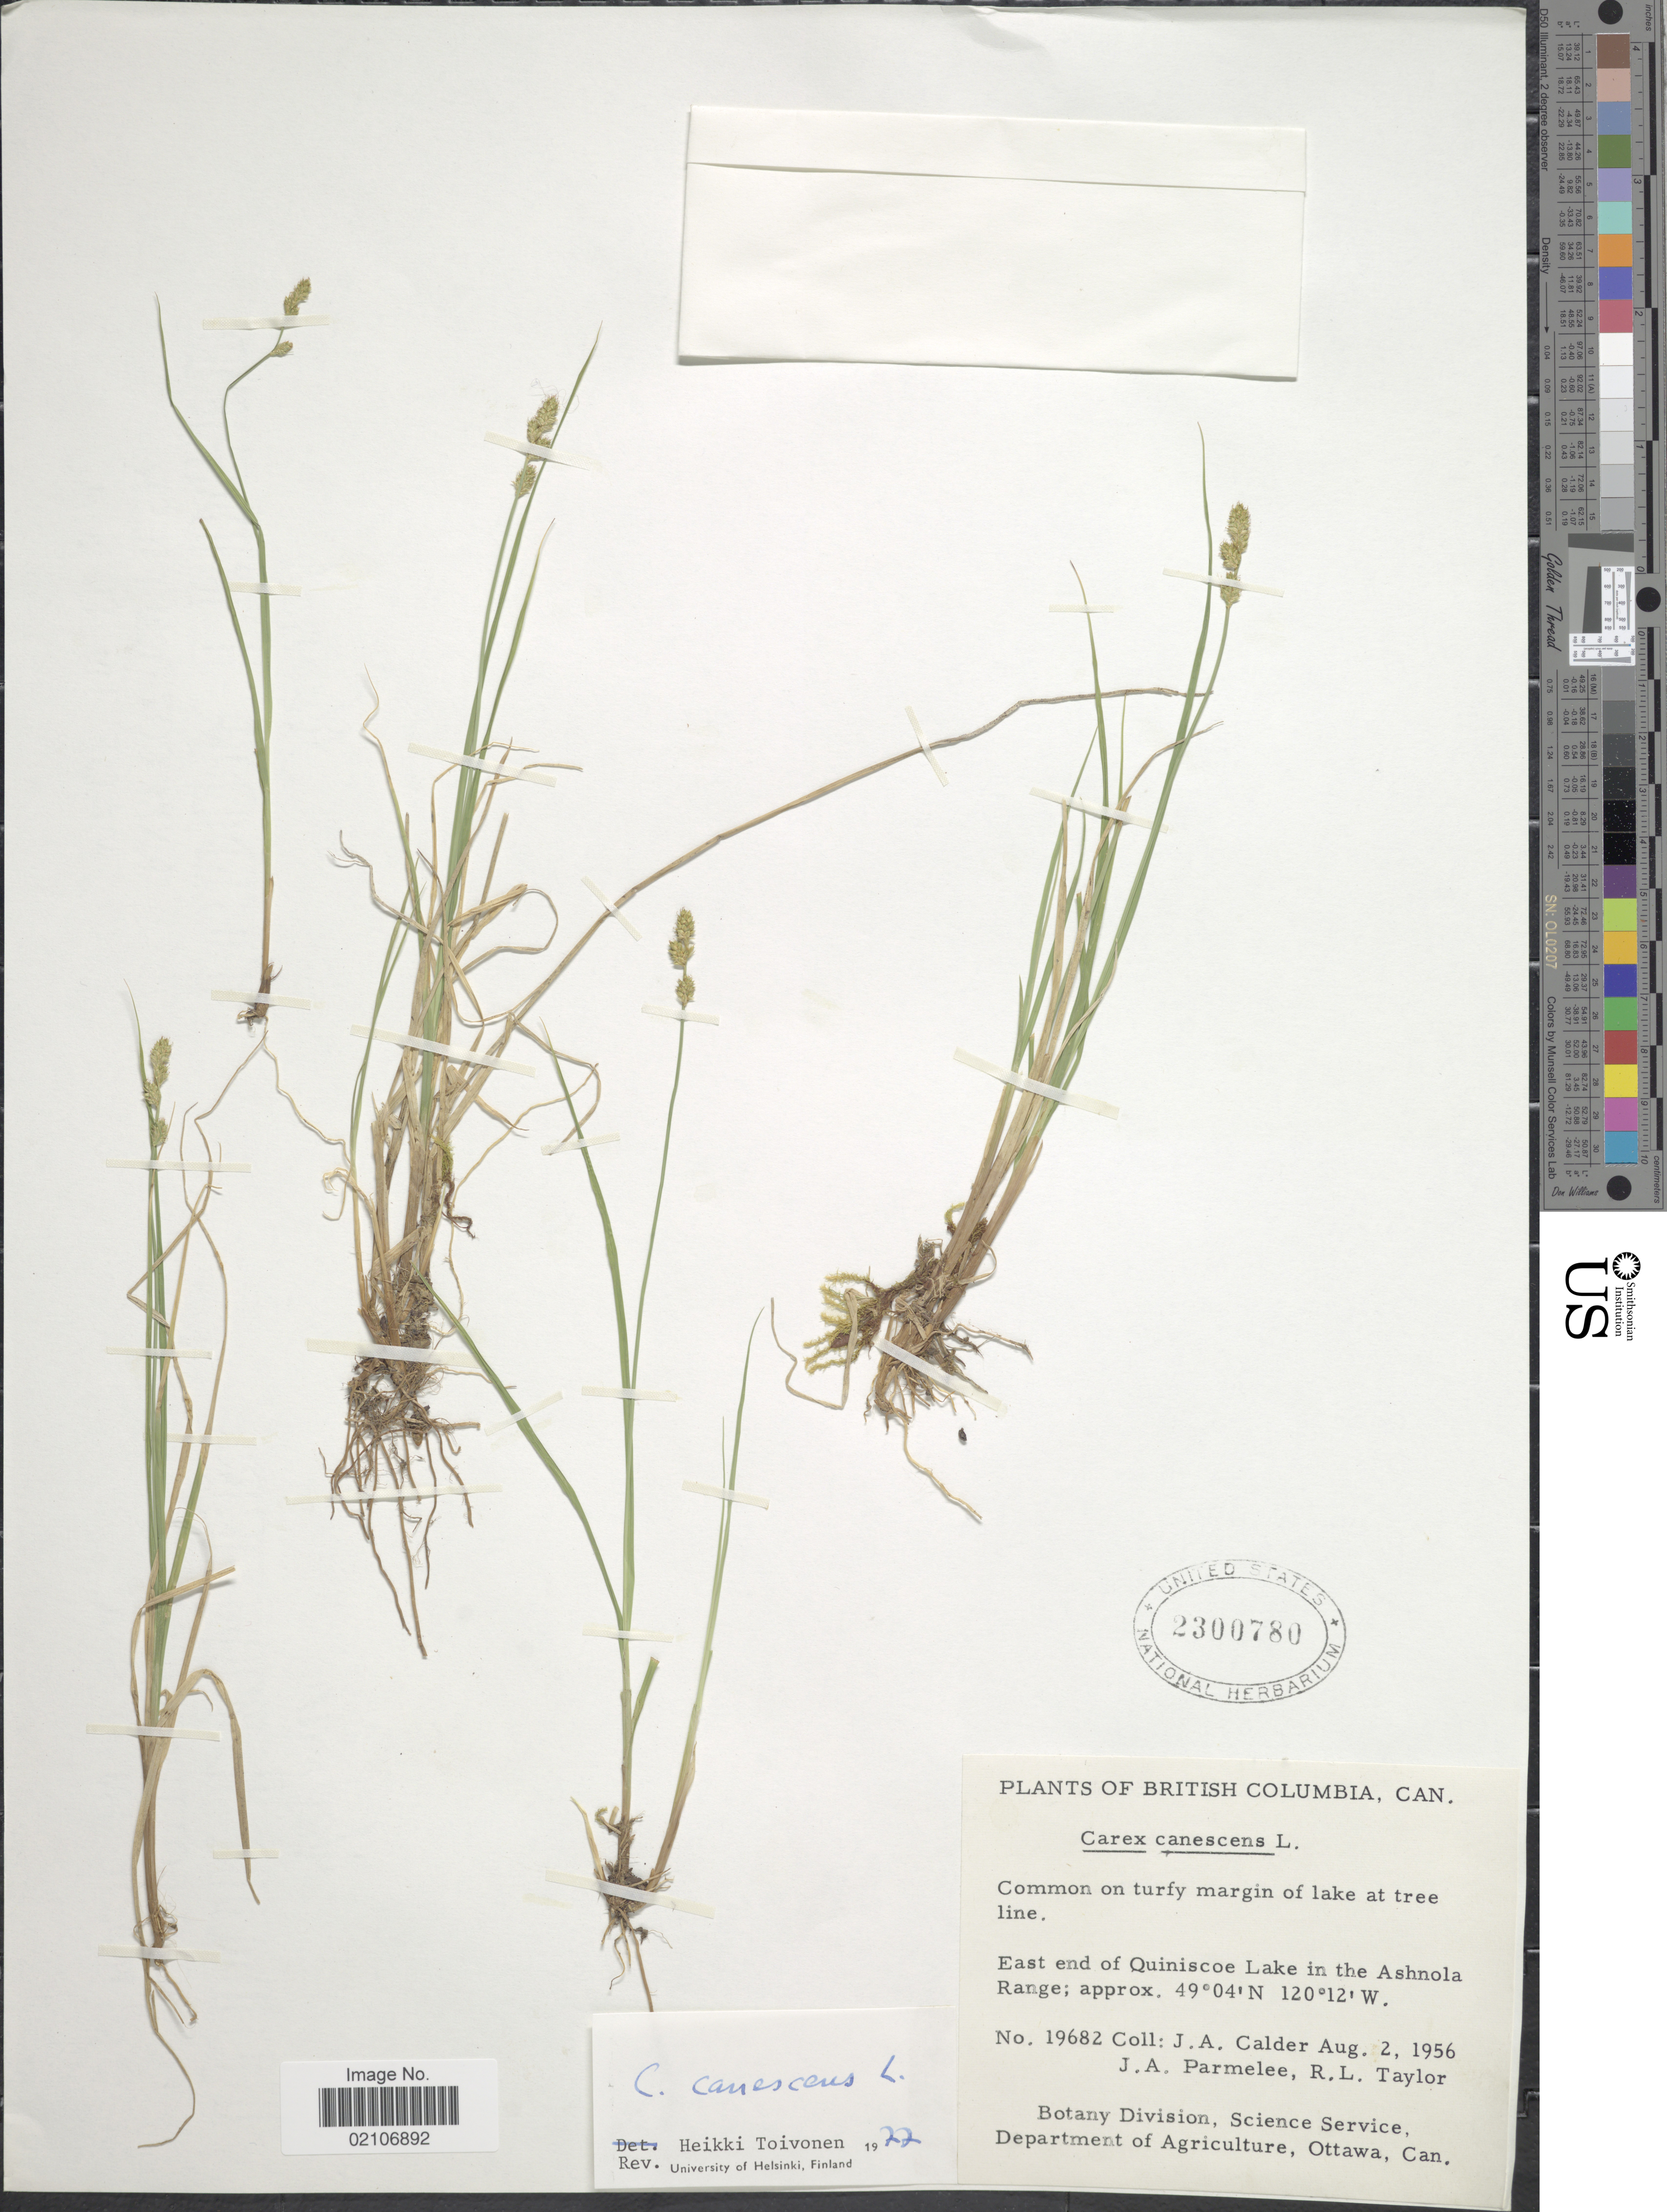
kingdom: Plantae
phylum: Tracheophyta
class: Liliopsida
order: Poales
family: Cyperaceae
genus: Carex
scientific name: Carex canescens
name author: L.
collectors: J. A. Calder & J. A. Parmelee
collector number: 19682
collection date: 1956-08-02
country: Canada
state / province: British Columbia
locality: British Columbia, Can. East end of Quiniscoe Lake in the Ashnola Range.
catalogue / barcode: US 2300780